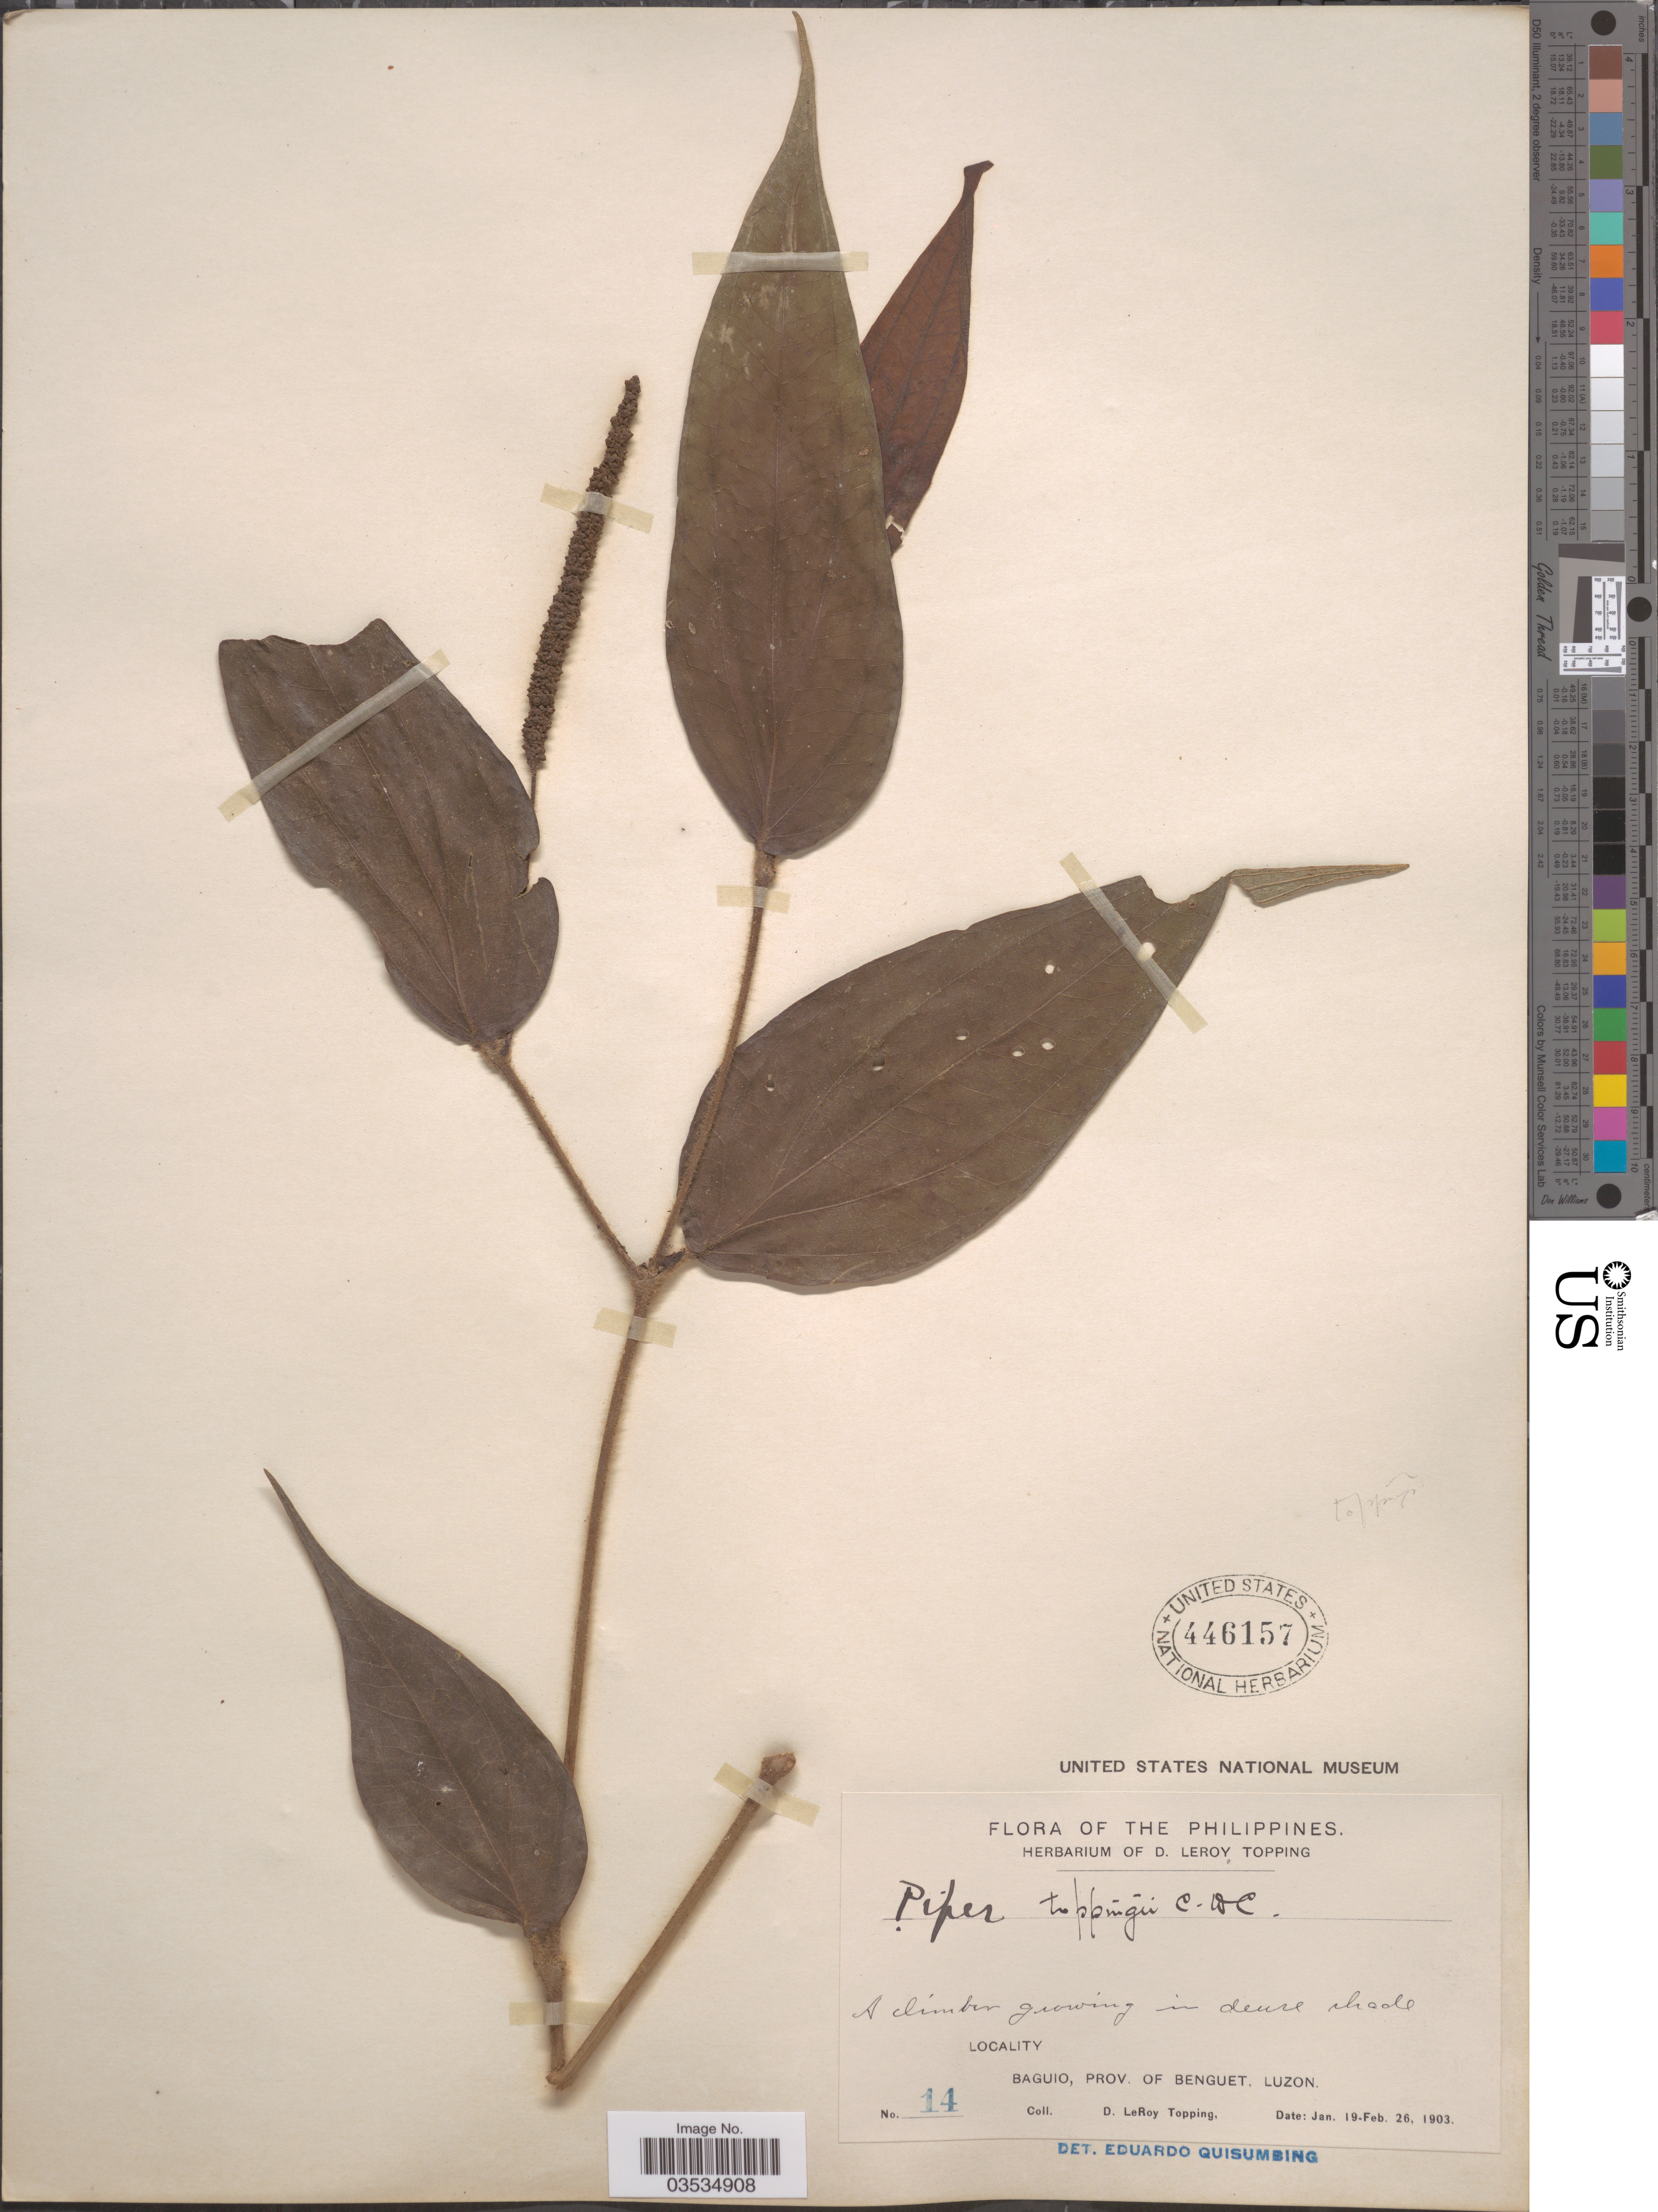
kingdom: Plantae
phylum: Tracheophyta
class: Magnoliopsida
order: Piperales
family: Piperaceae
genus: Piper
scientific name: Piper toppingii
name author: C. DC. in Elmer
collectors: D. L. Topping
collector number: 14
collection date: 1903-01-19/1903-02-26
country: Philippines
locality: Baguio, Prov. of Benguet, Luzon.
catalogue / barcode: US 446157